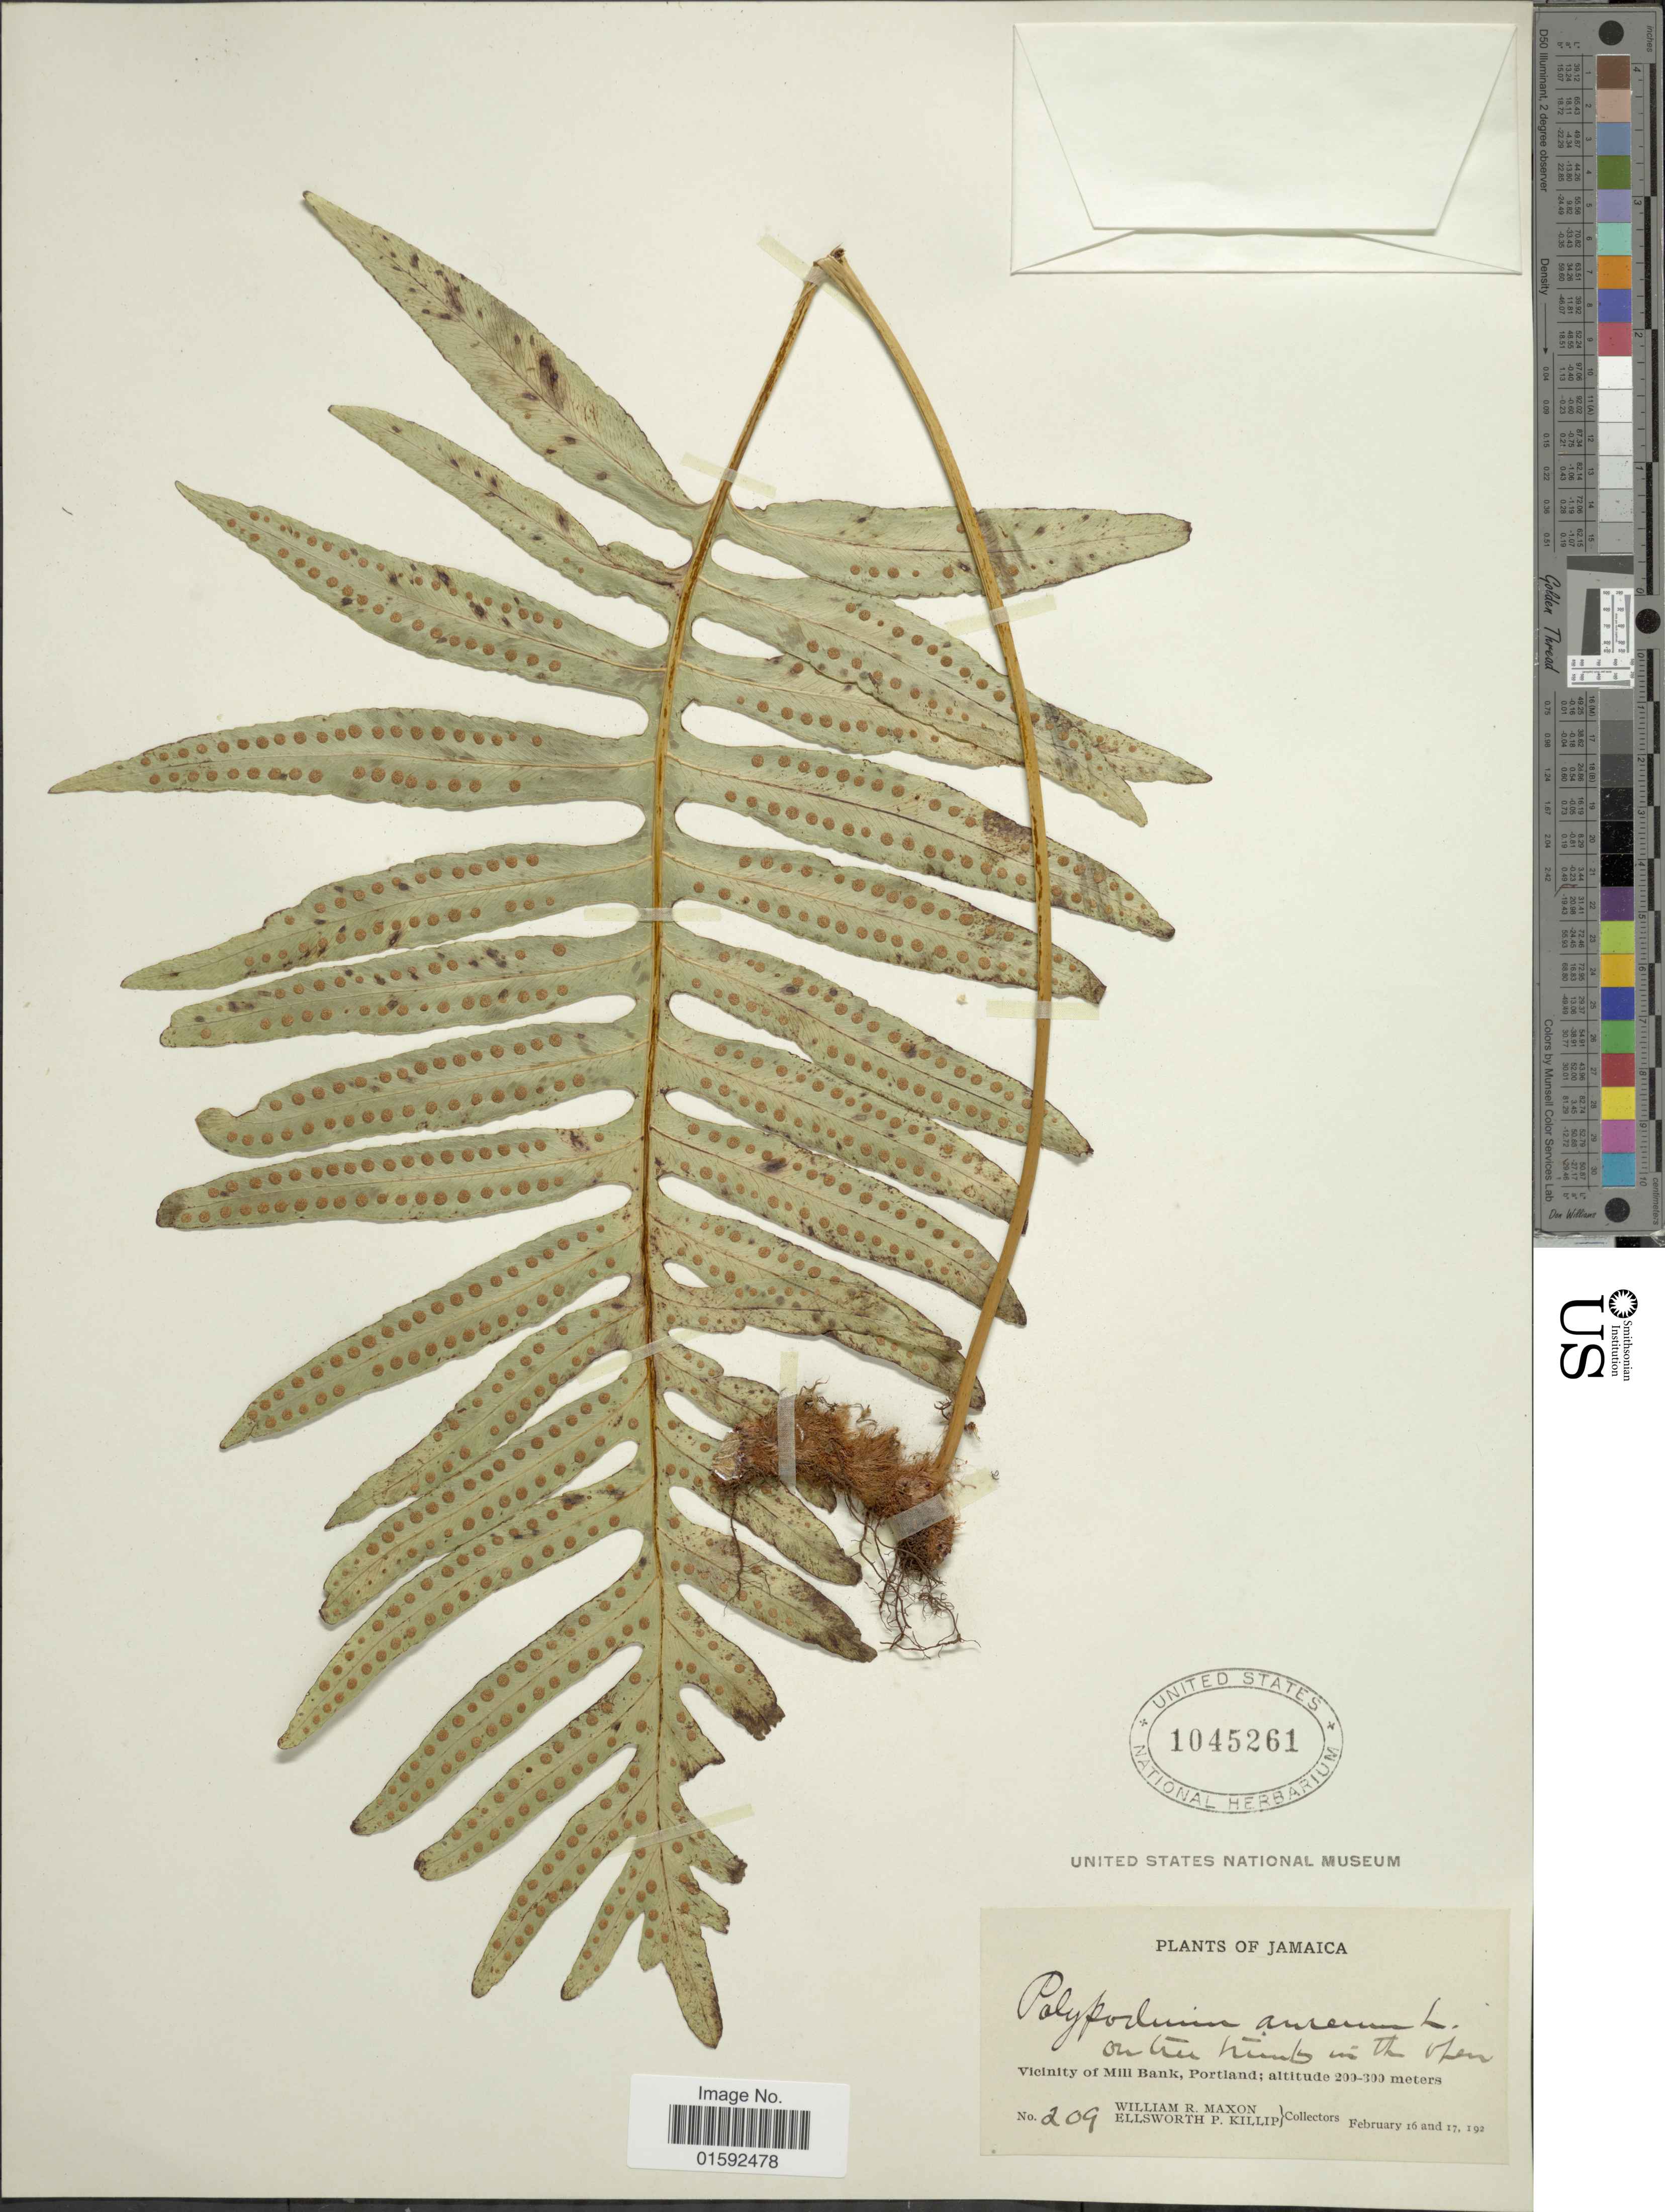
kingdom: Plantae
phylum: Tracheophyta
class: Polypodiopsida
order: Polypodiales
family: Polypodiaceae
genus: Phlebodium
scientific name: Phlebodium pseudoaureum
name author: (Cav.) Lellinger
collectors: W. R. Maxon & E. P. Killip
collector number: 209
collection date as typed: Transcribed d/m/y: 16/2/192 to 17/2/192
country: Jamaica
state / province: Portland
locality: Jamaica, Vicinity of Mill Bank, Portland.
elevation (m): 200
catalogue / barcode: US 1045261